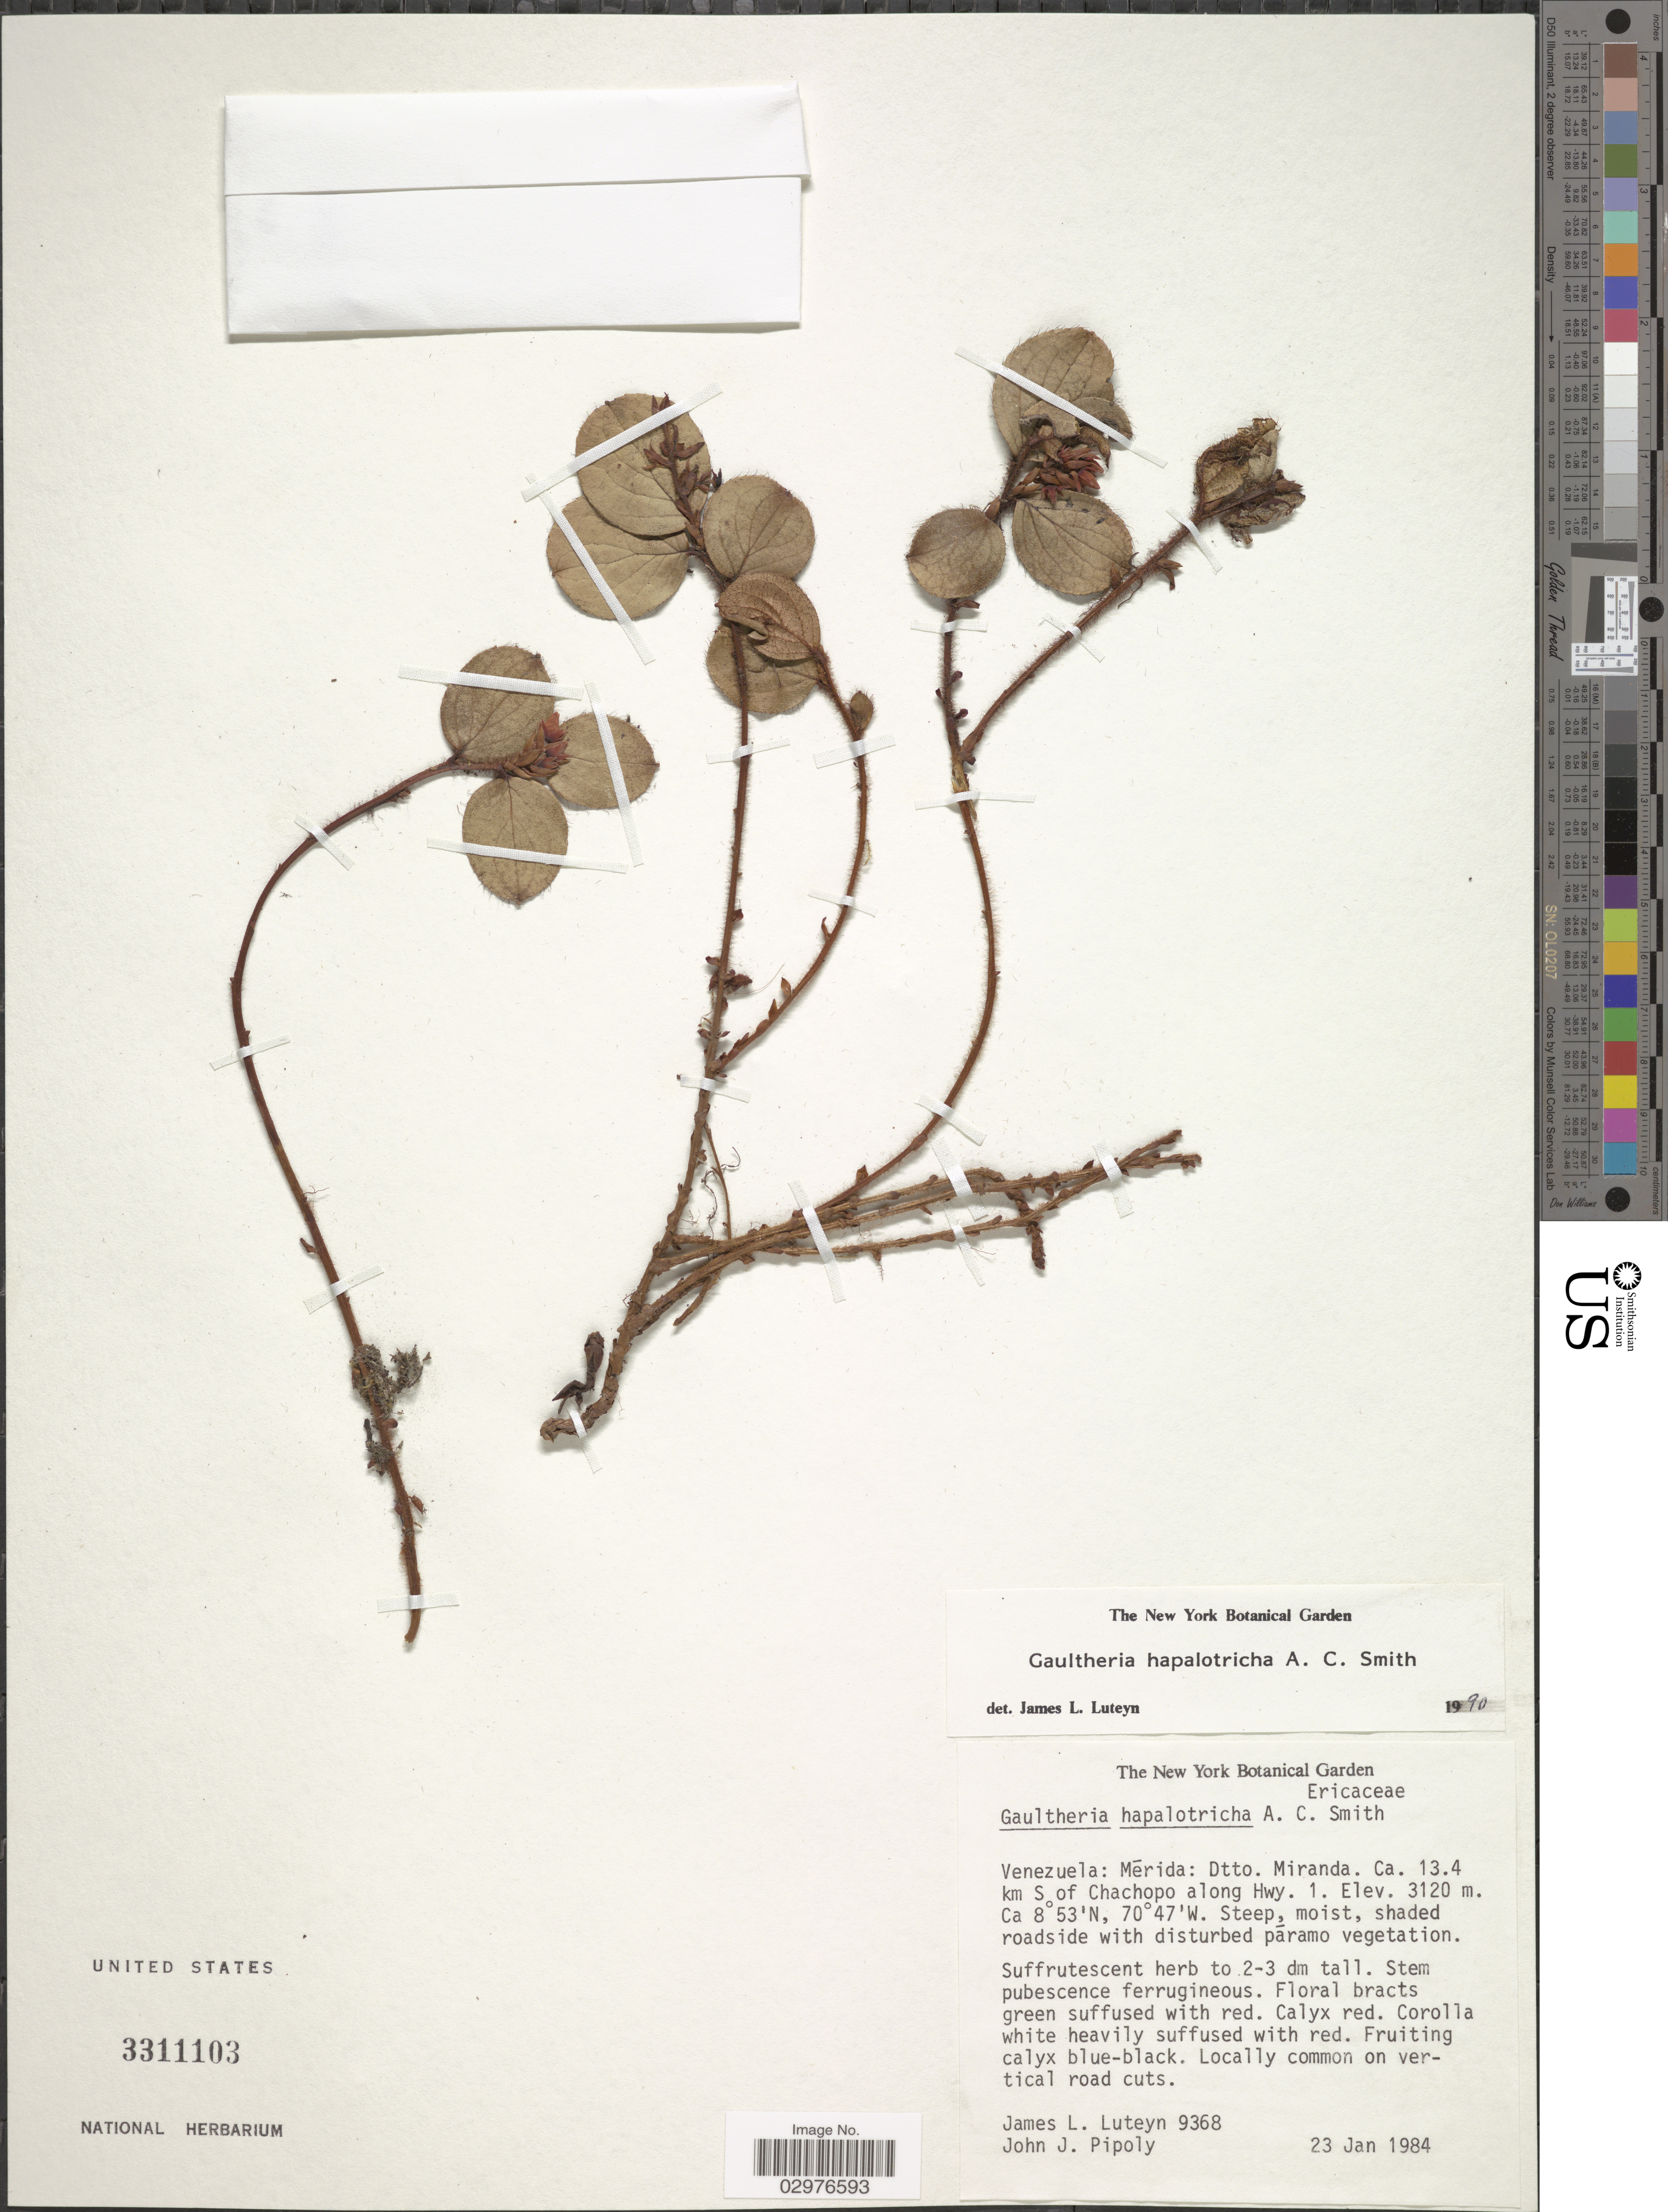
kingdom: Plantae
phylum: Tracheophyta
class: Magnoliopsida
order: Ericales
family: Ericaceae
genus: Gaultheria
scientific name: Gaultheria hapalotricha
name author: A.C. Sm.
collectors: J. Luteyn & J. J. Pipoly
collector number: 9368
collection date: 1984-01-23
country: Venezuela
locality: Mérida: Dtto. Miranda. Ca. 13.4 km S of Chachopo along Hwy. 1.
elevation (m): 3120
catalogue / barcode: US 3311103